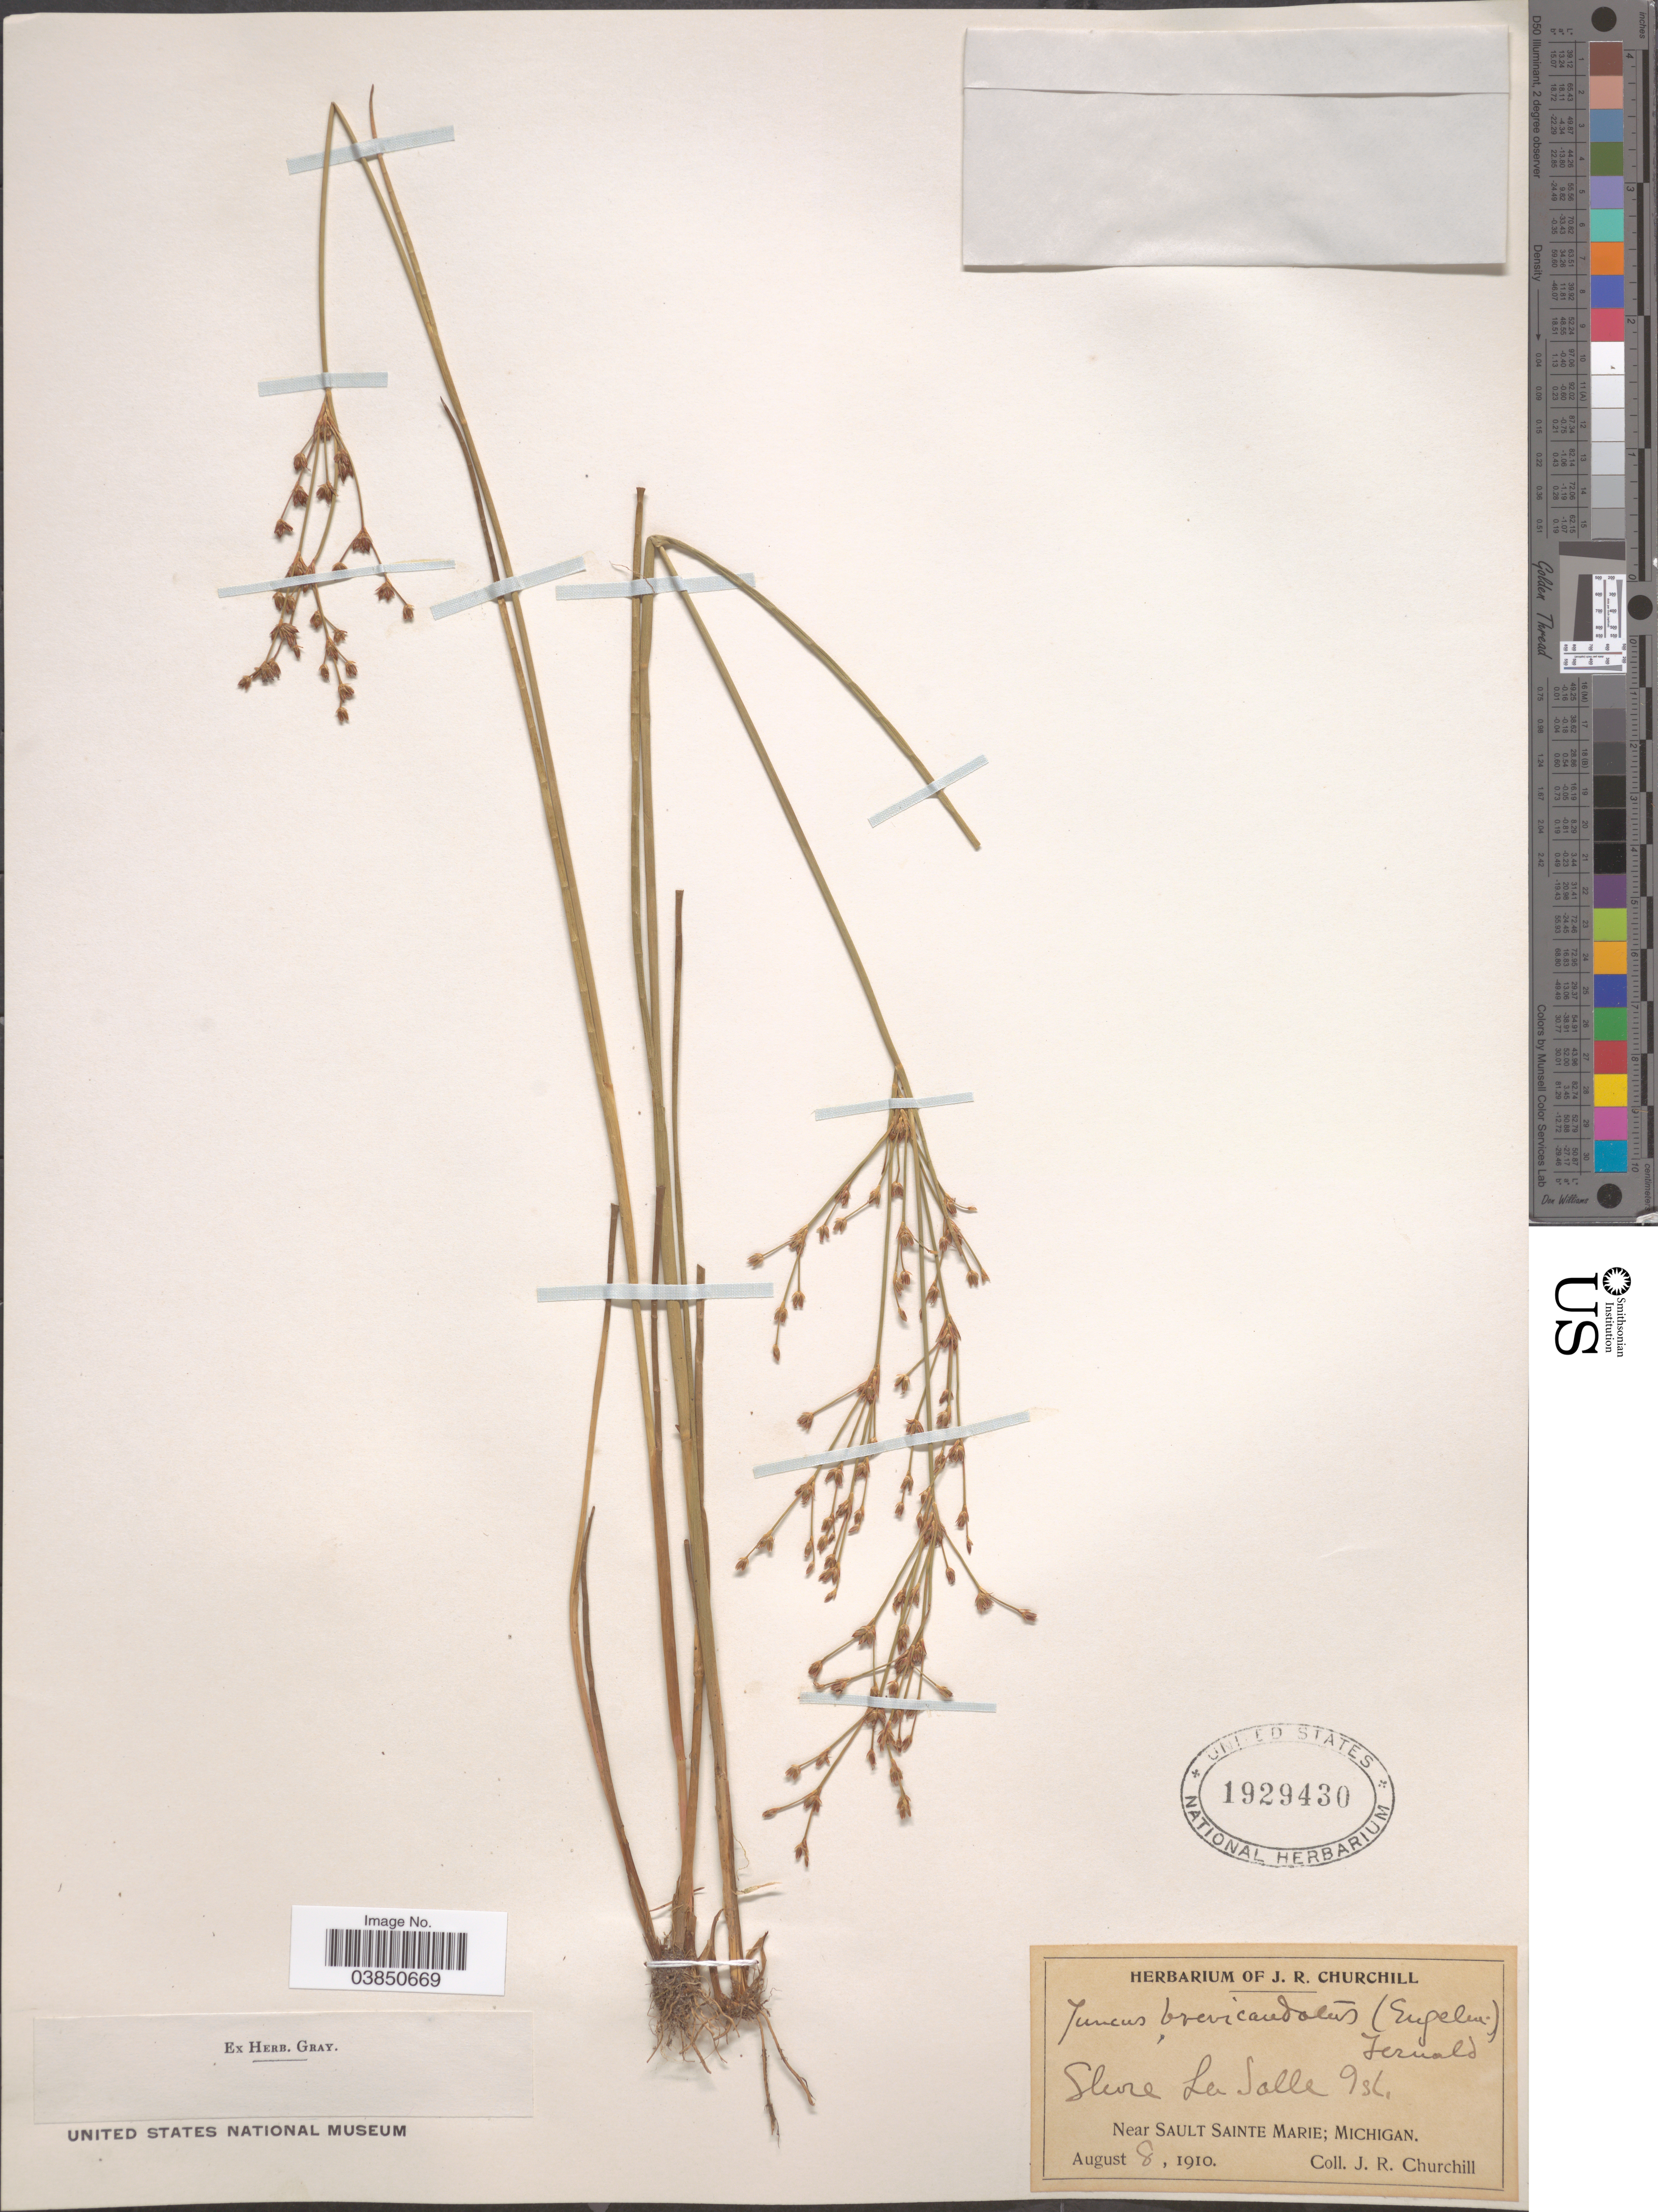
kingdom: Plantae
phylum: Tracheophyta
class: Liliopsida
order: Poales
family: Juncaceae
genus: Juncus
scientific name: Juncus brevicaudatus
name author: (Engelm.) Fernald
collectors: J. Churchill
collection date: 1910-08-08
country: United States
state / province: Michigan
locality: Shore La Salle Isl. Near Sault Sainte Marie.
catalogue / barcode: US 1929430